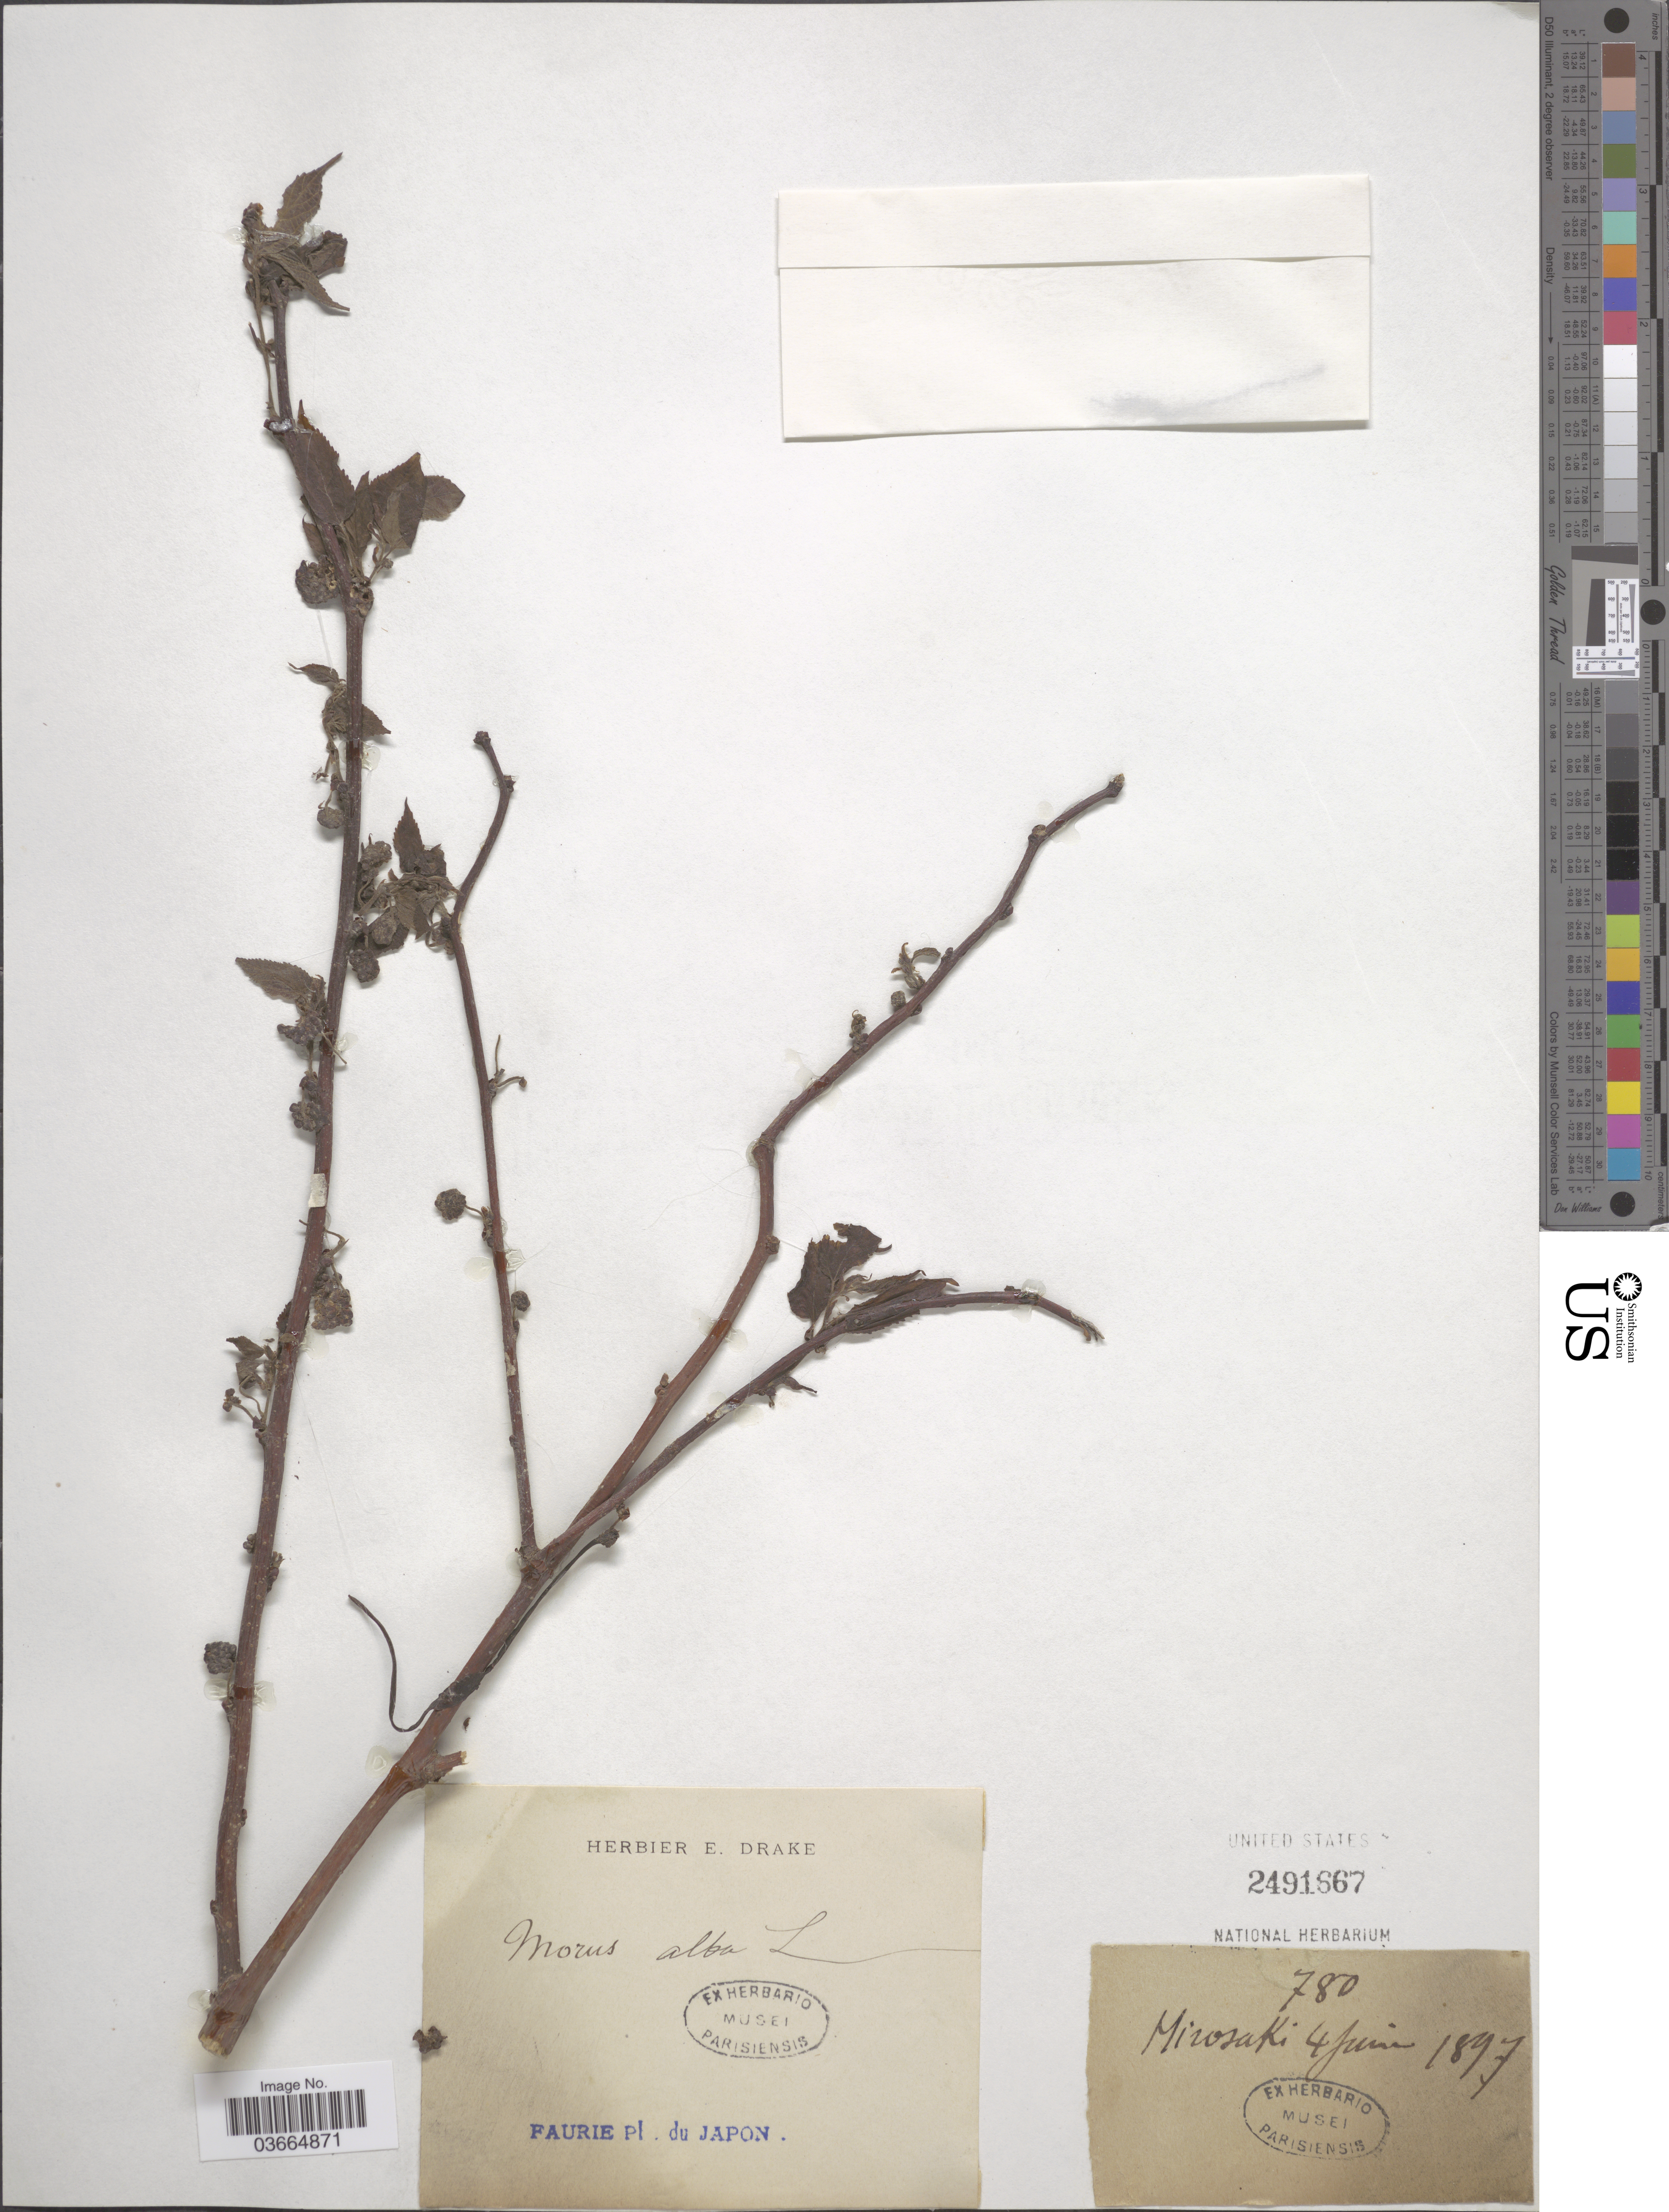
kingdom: Plantae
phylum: Tracheophyta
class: Magnoliopsida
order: Rosales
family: Moraceae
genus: Morus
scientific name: Morus alba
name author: L.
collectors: -. Faurie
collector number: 780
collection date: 1897-06-04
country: Japan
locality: Hirosaki.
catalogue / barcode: US 2491667